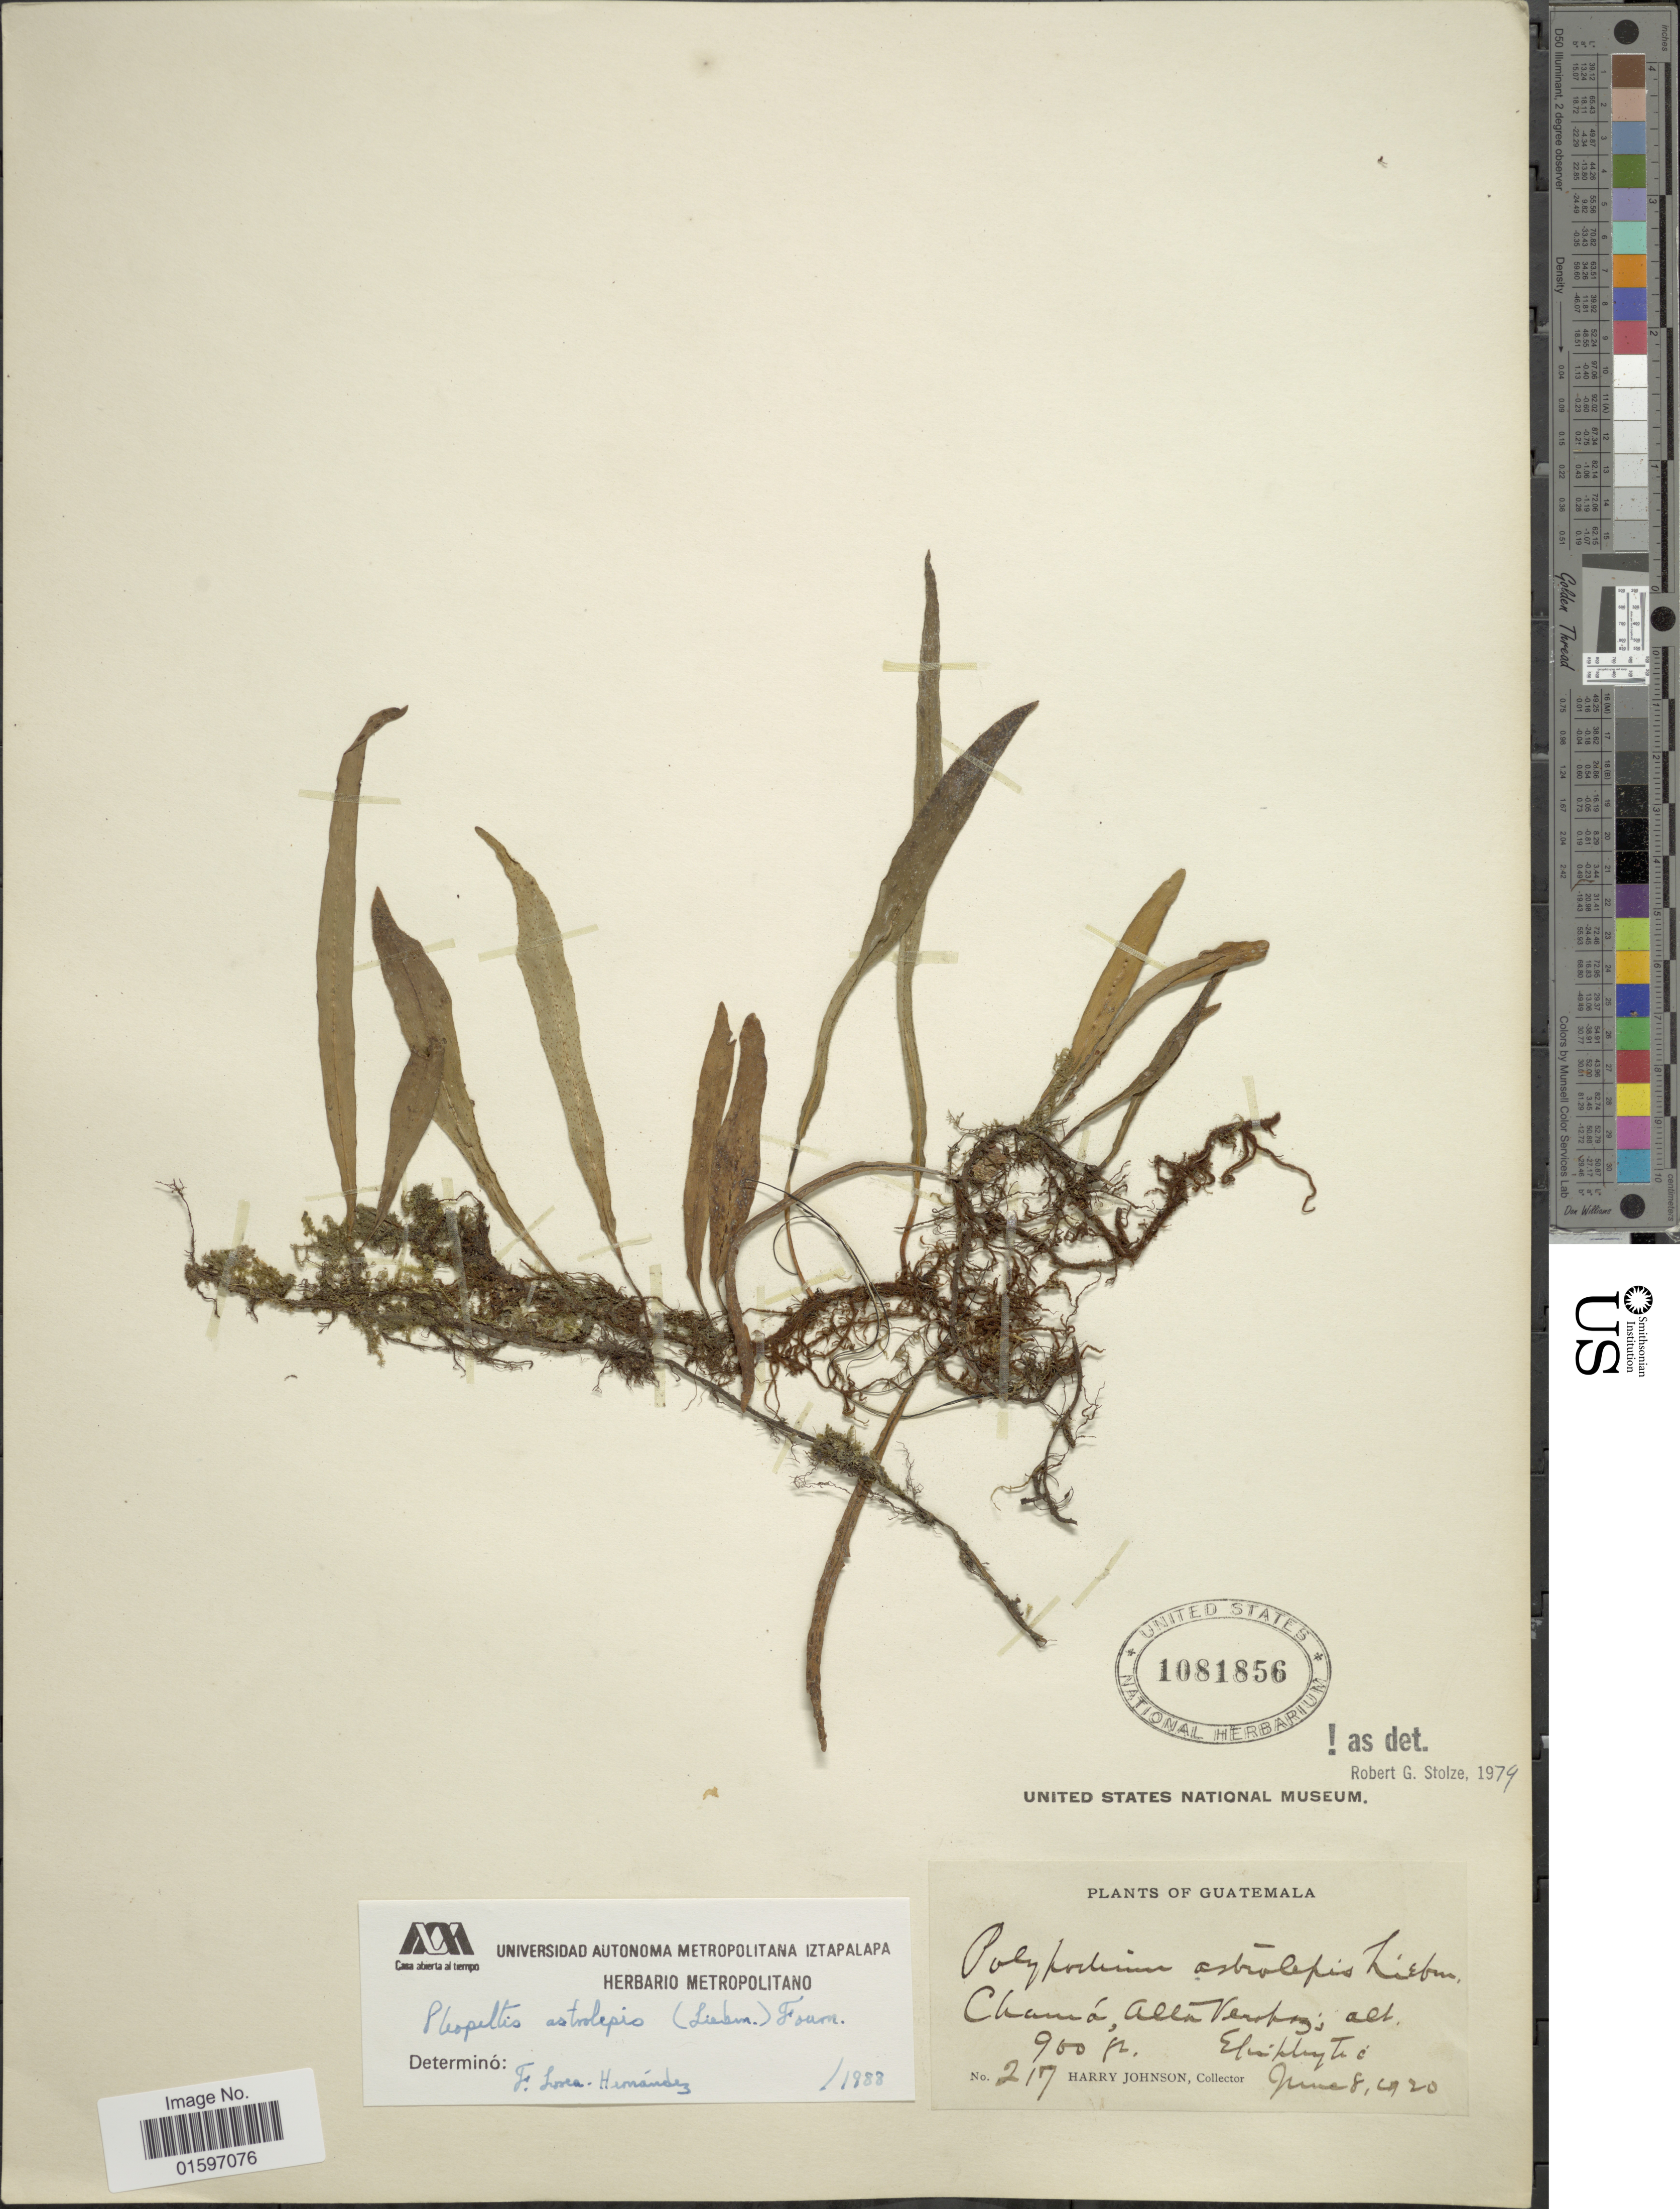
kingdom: Plantae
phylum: Tracheophyta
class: Polypodiopsida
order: Polypodiales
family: Polypodiaceae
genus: Pleopeltis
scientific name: Pleopeltis astrolepis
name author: (Liebm.) E. Fourn.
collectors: H. Johnson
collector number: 217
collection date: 1920-06-08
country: Guatemala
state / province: Alta Verapaz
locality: Chamá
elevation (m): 274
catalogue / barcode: US 1081856